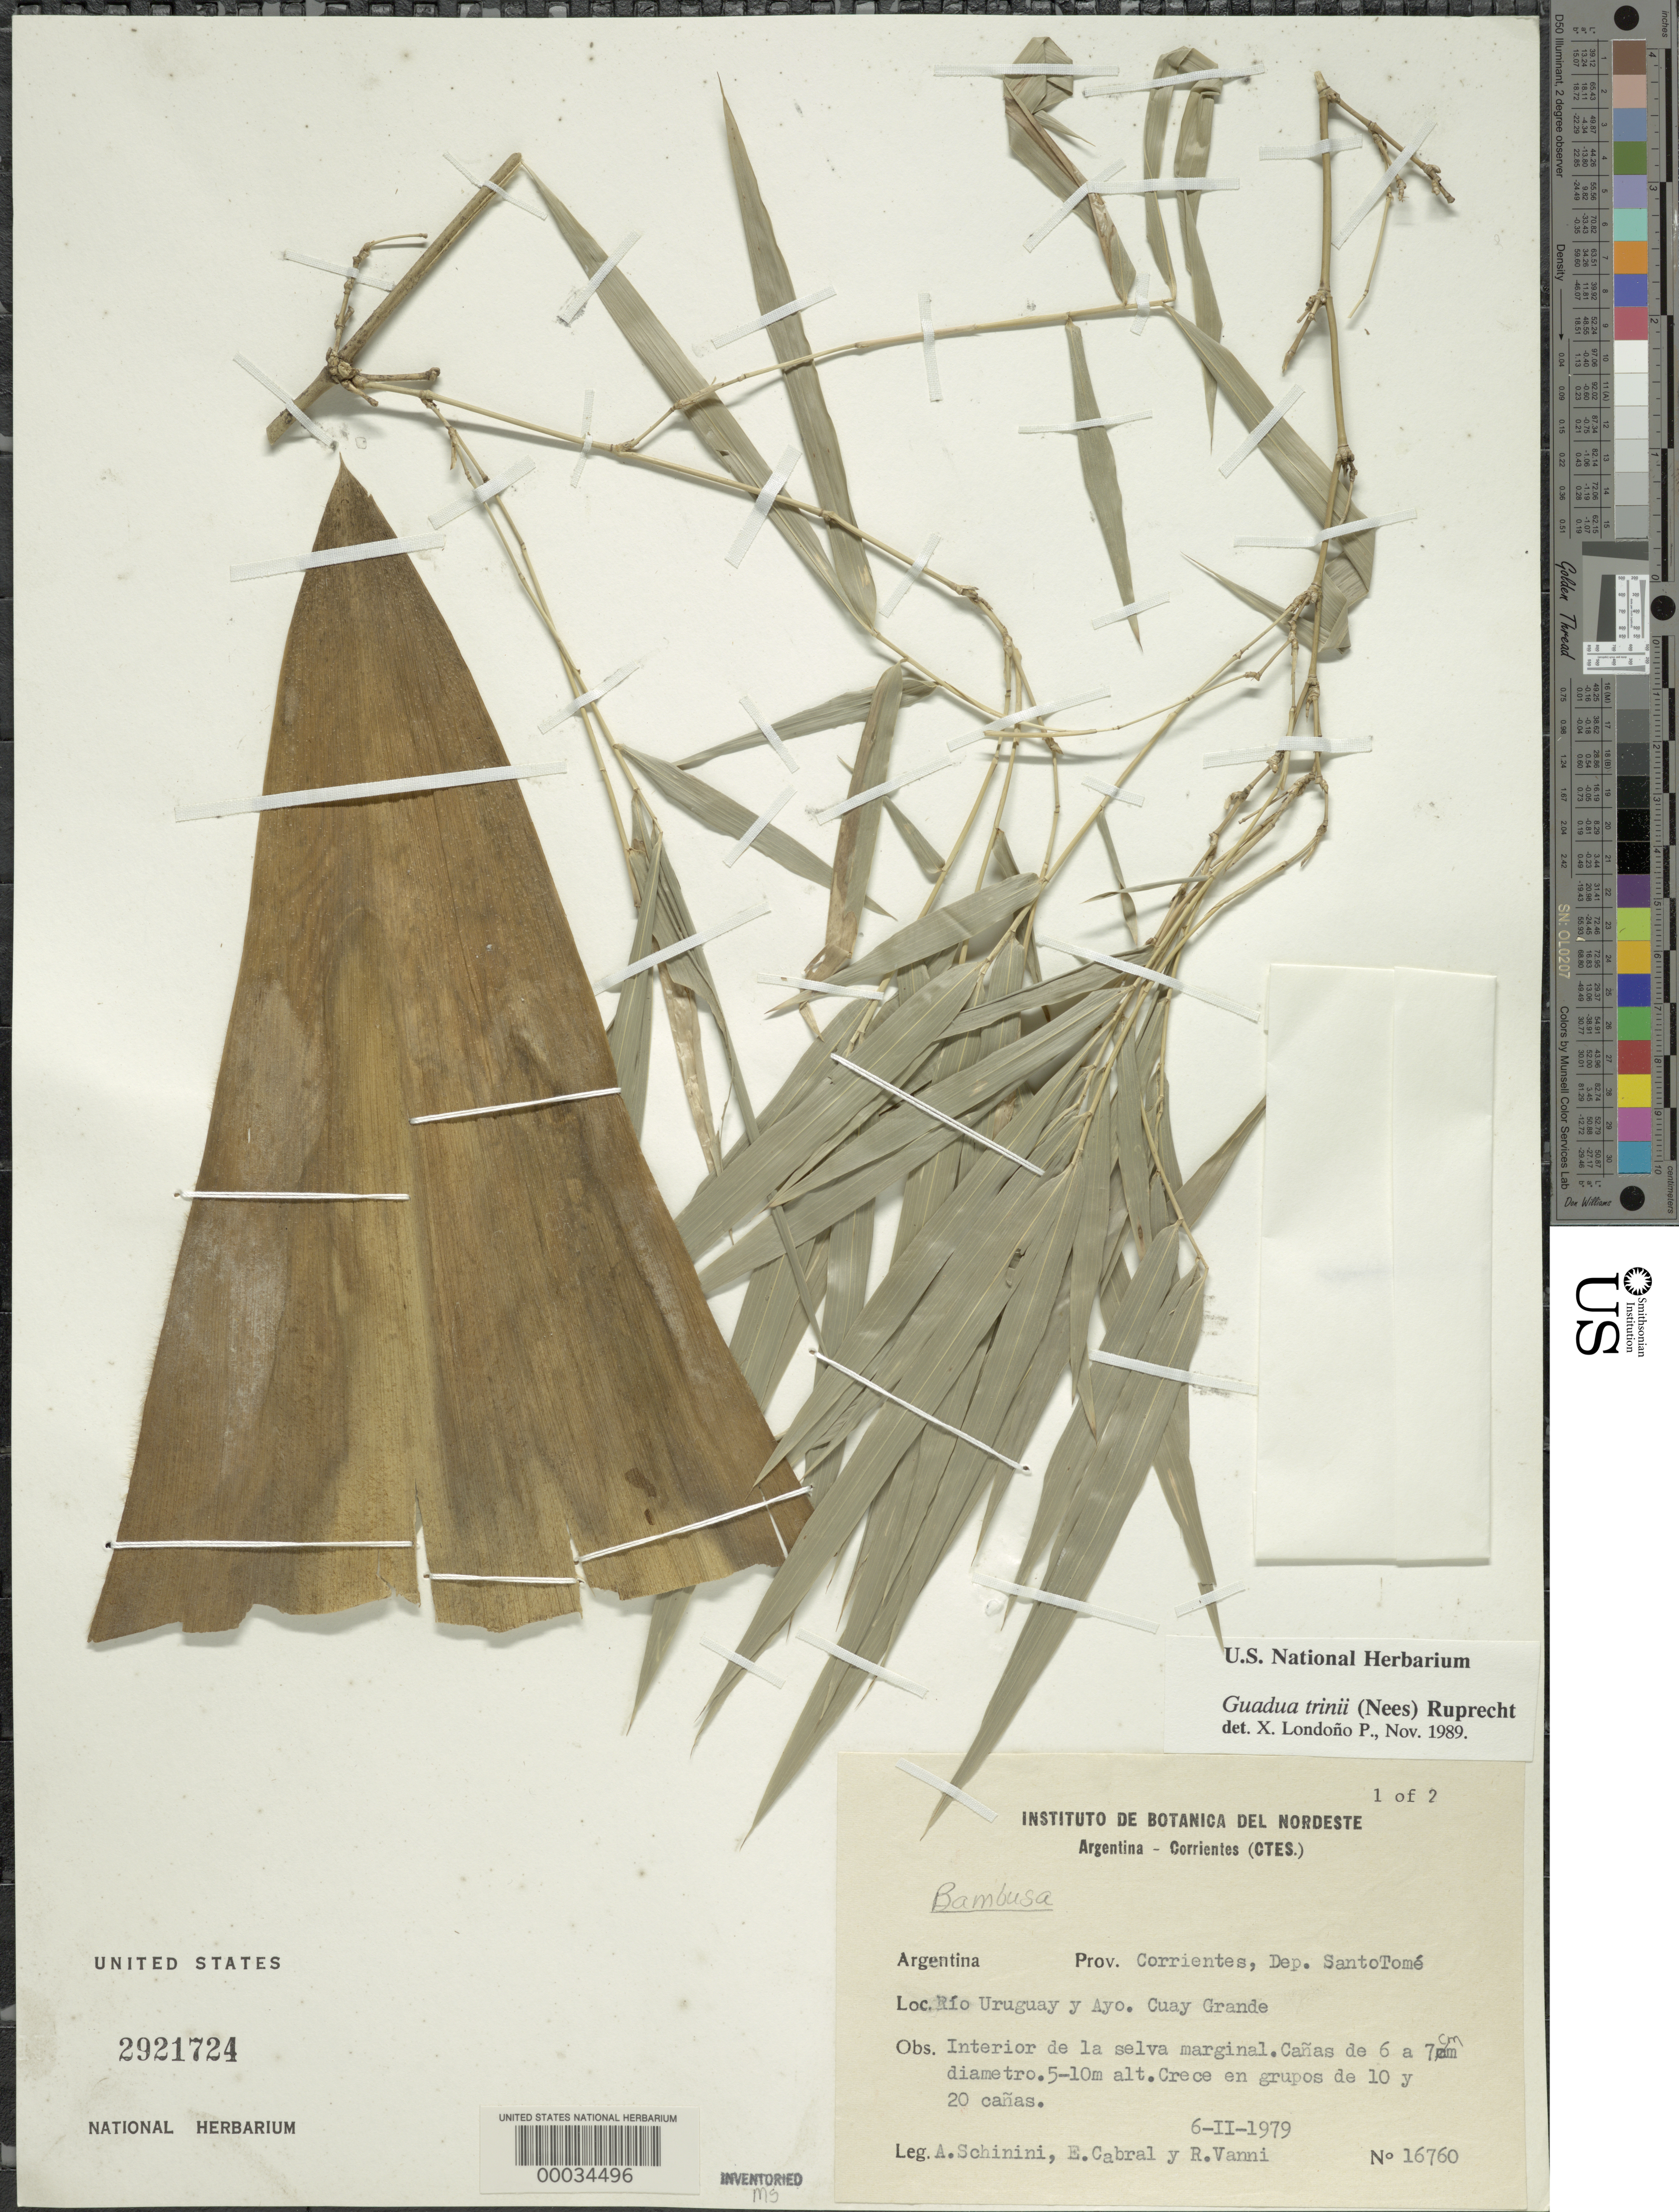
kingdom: Plantae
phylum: Tracheophyta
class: Liliopsida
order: Poales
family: Poaceae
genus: Guadua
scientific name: Guadua trinii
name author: (Nees) Nees ex Rupr.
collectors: A. Schinini, E. Cabral & R. Vanni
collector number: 16760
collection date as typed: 06 Feb 1979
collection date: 1979-02-06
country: Argentina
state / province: Corrientes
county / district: Santo Tomé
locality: Rio Uruguay and Ayo; Cuay Grande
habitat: Interior of the forest margin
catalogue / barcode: US 2921724